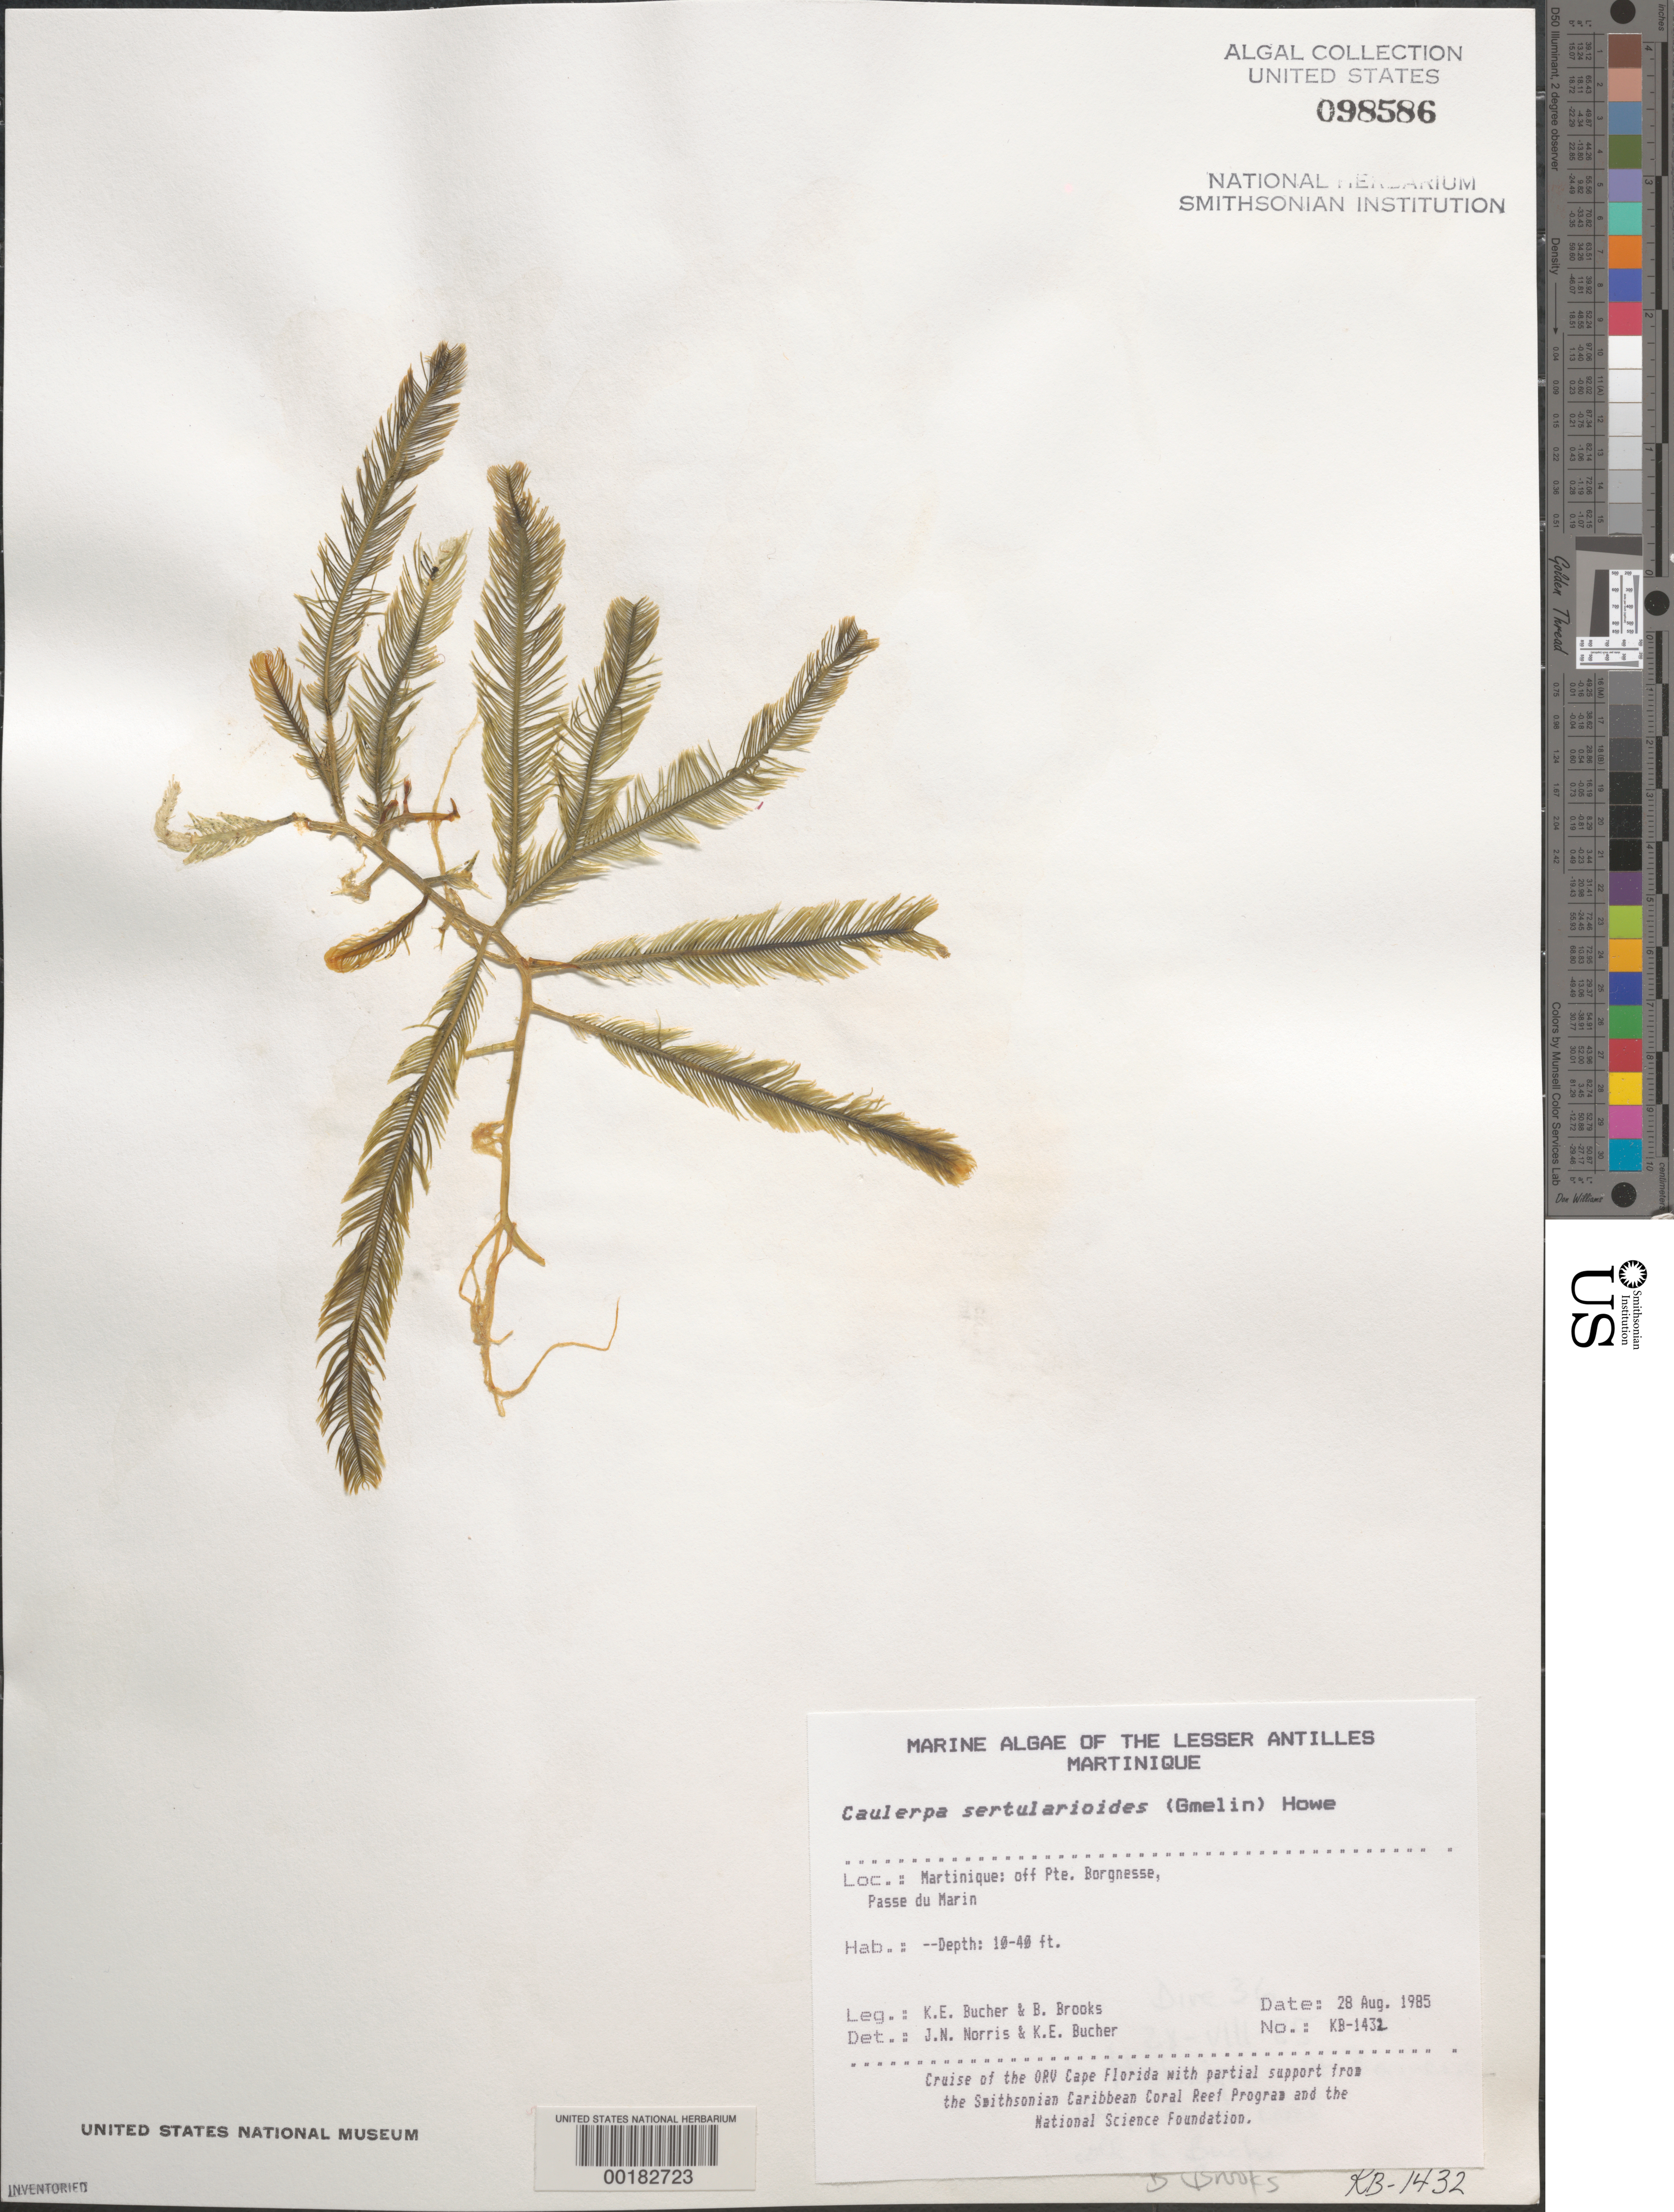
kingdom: Plantae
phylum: Chlorophyta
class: Ulvophyceae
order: Bryopsidales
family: Caulerpaceae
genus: Caulerpa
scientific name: Caulerpa sertularioides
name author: (S.G. Gmel.) M. Howe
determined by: Norris, J. N.; Bucher, K. E.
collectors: K. E. Bucher & B. Brooks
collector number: Kb-1432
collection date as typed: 28 Aug 1985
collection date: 1985-08-28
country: Martinique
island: Martinique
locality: Passe du Marin, off Pointe Borgnesse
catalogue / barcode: US 98586